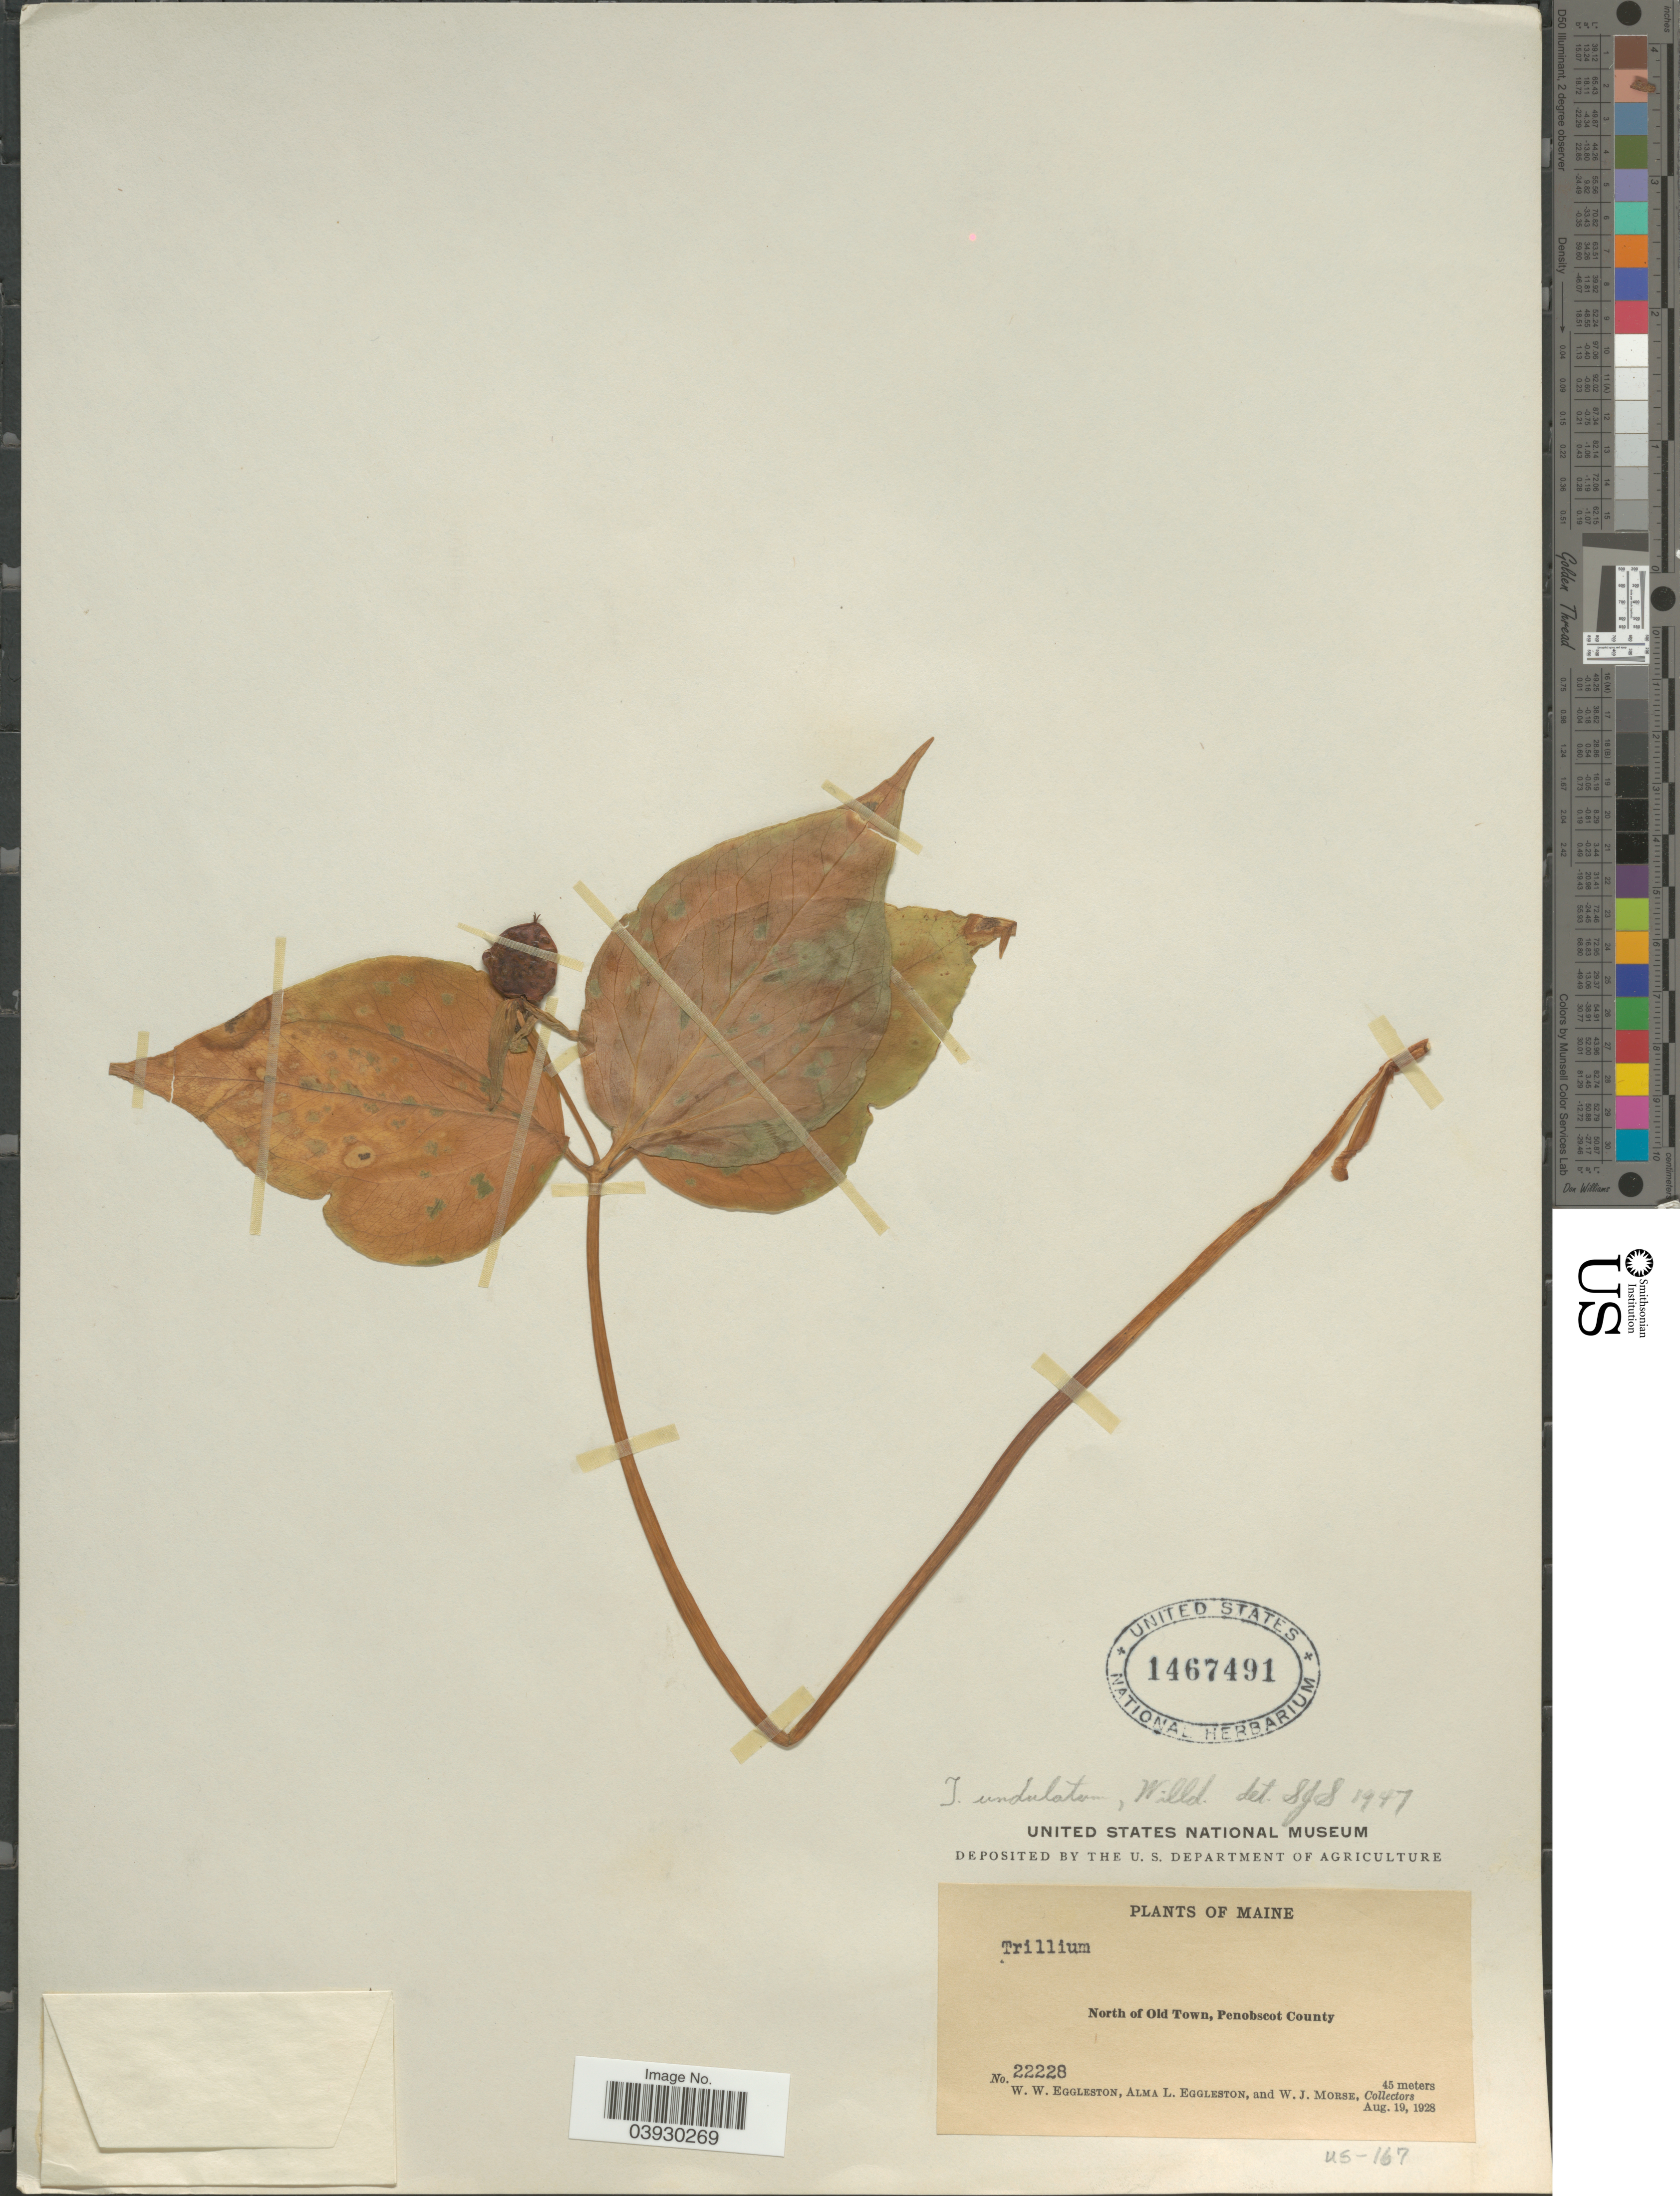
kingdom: Plantae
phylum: Tracheophyta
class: Liliopsida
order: Liliales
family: Melanthiaceae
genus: Trillium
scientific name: Trillium undulatum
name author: Willd.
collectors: W. W. Eggleston, A. Eggleston & W. J. Morse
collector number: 22228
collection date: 1928-08-19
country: United States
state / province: Maine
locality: North of Old Town, Penobscot County.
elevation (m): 45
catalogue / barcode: US 1467491